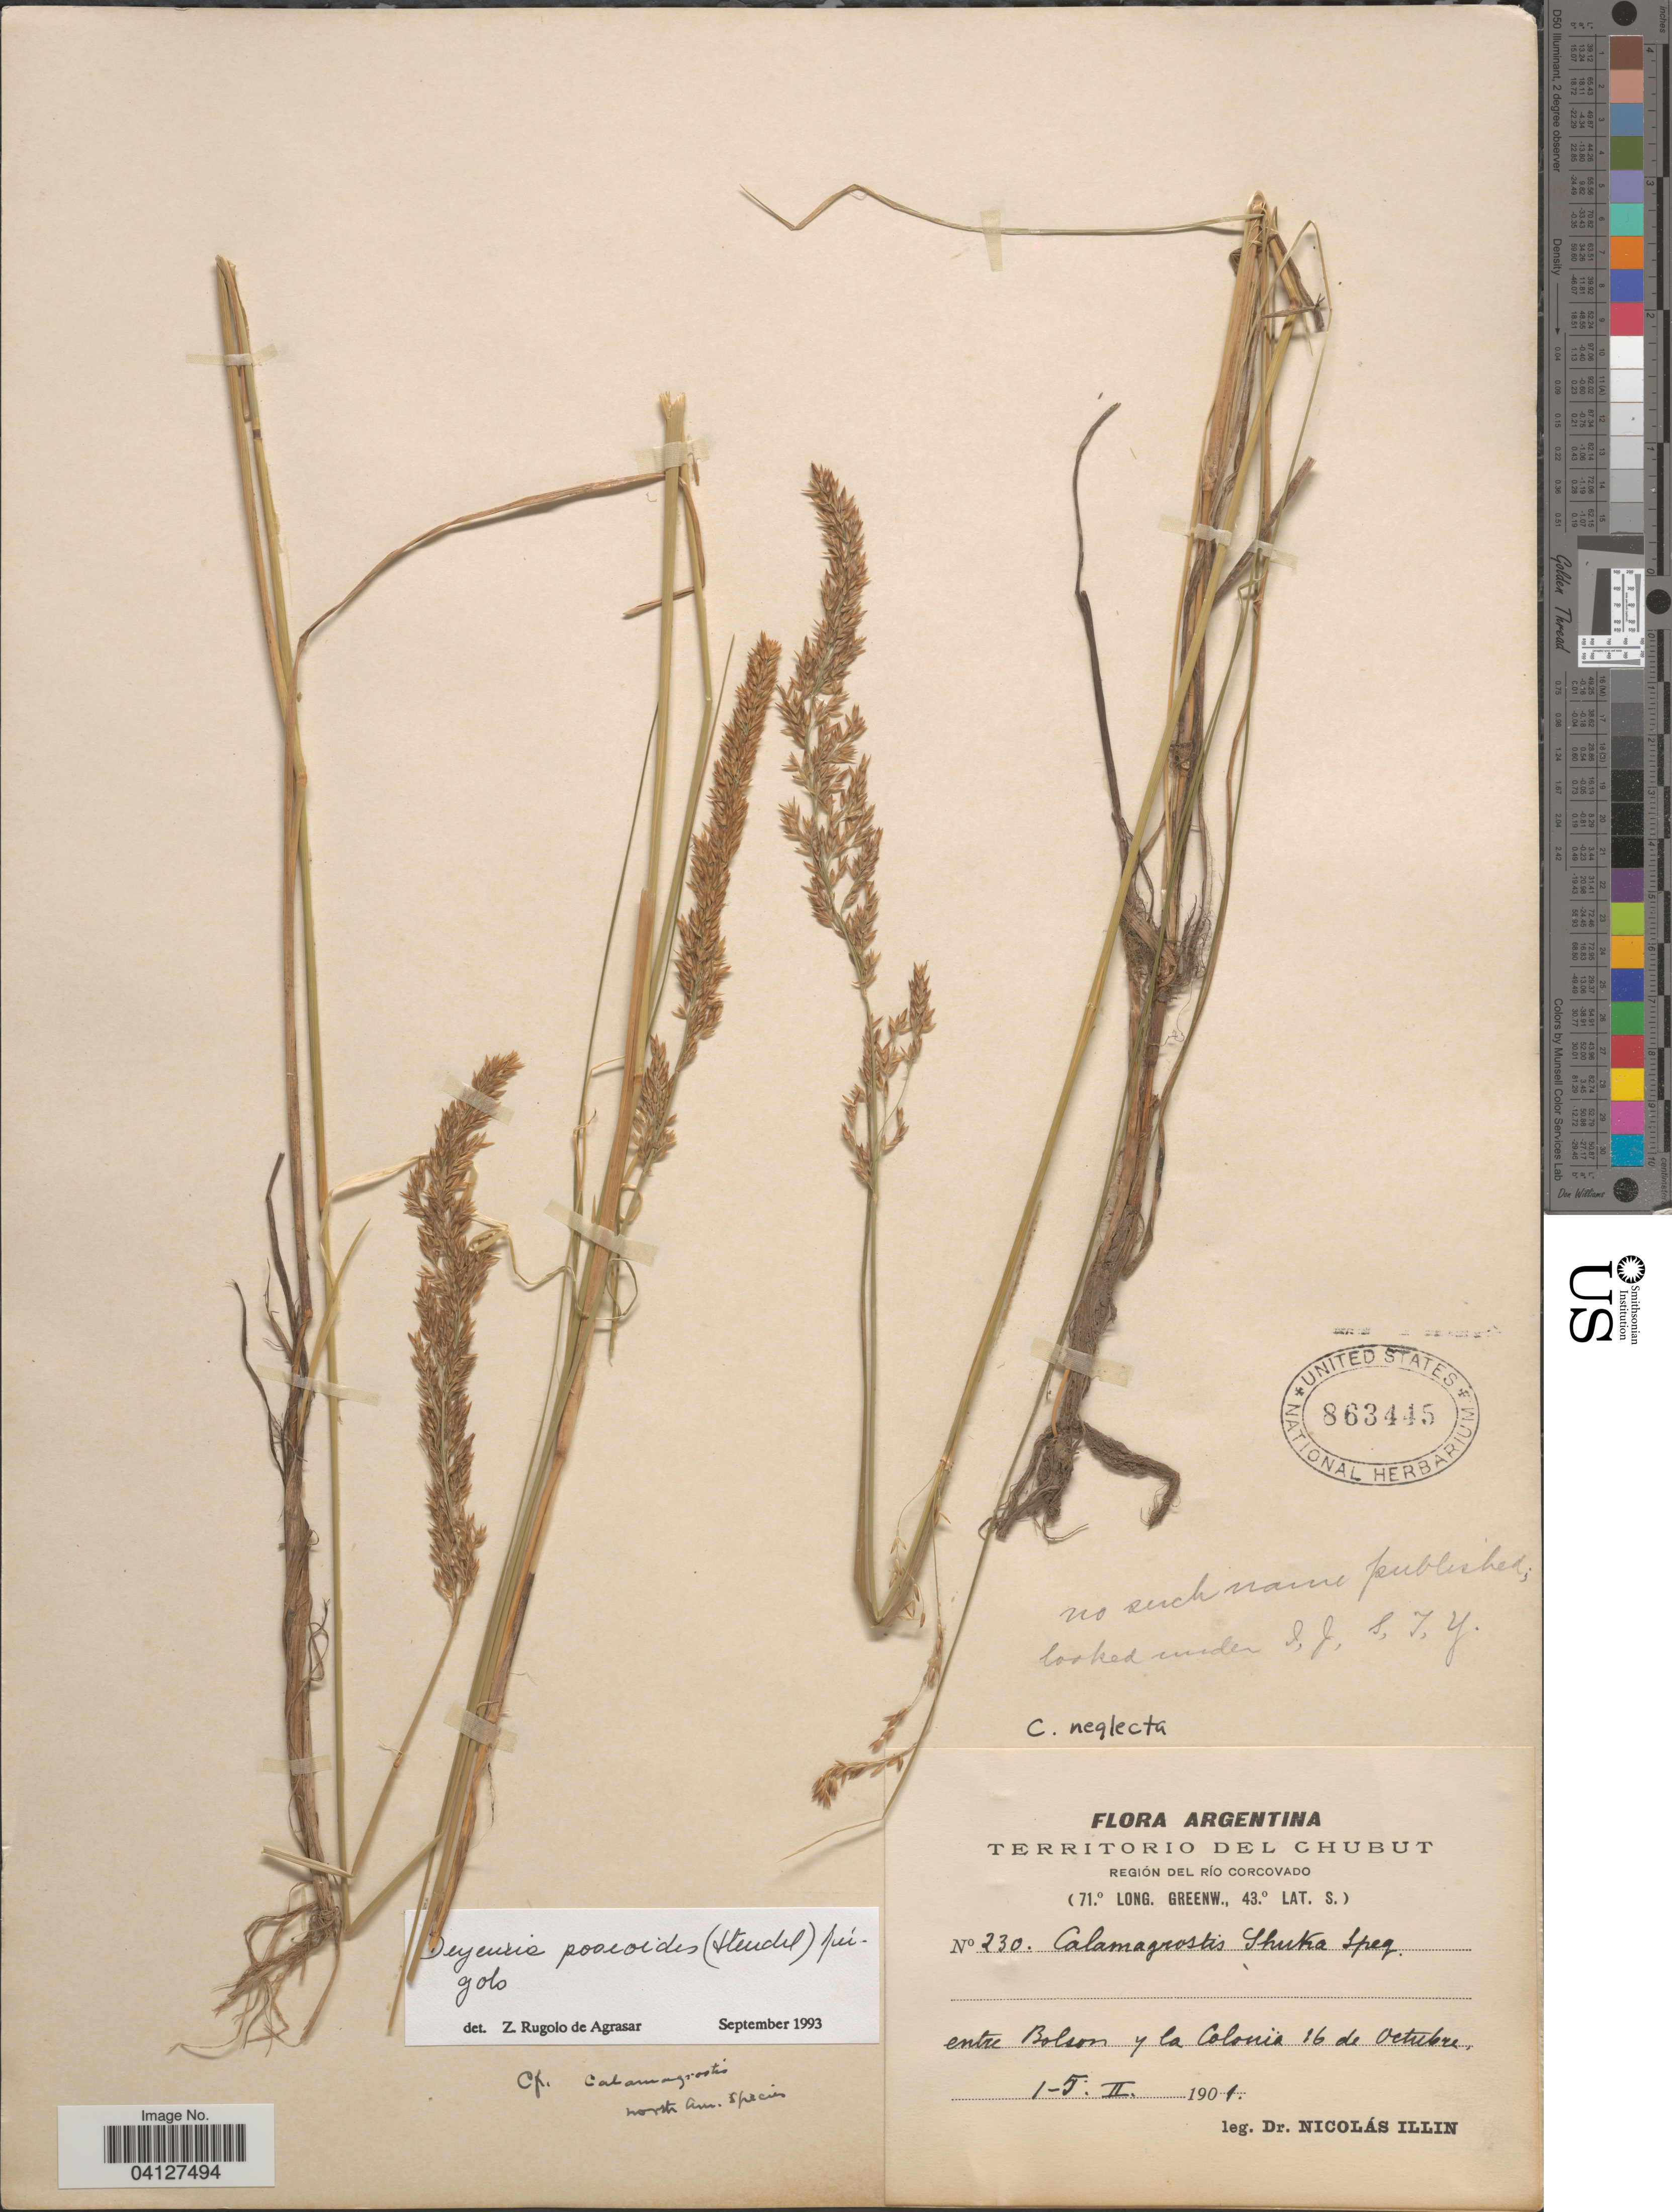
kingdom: Plantae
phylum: Tracheophyta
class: Liliopsida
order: Poales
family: Poaceae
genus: Deyeuxia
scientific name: Deyeuxia poaeoides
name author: (Steud.) Rúgolo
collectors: N. Illin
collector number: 230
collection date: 1901-02-01/1901-02-05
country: Argentina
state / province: Chubut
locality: Territorio del Chubut. Región del río Corcovado. Entre Bolson y la Colonia 16 de Octubre.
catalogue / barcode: US 863445